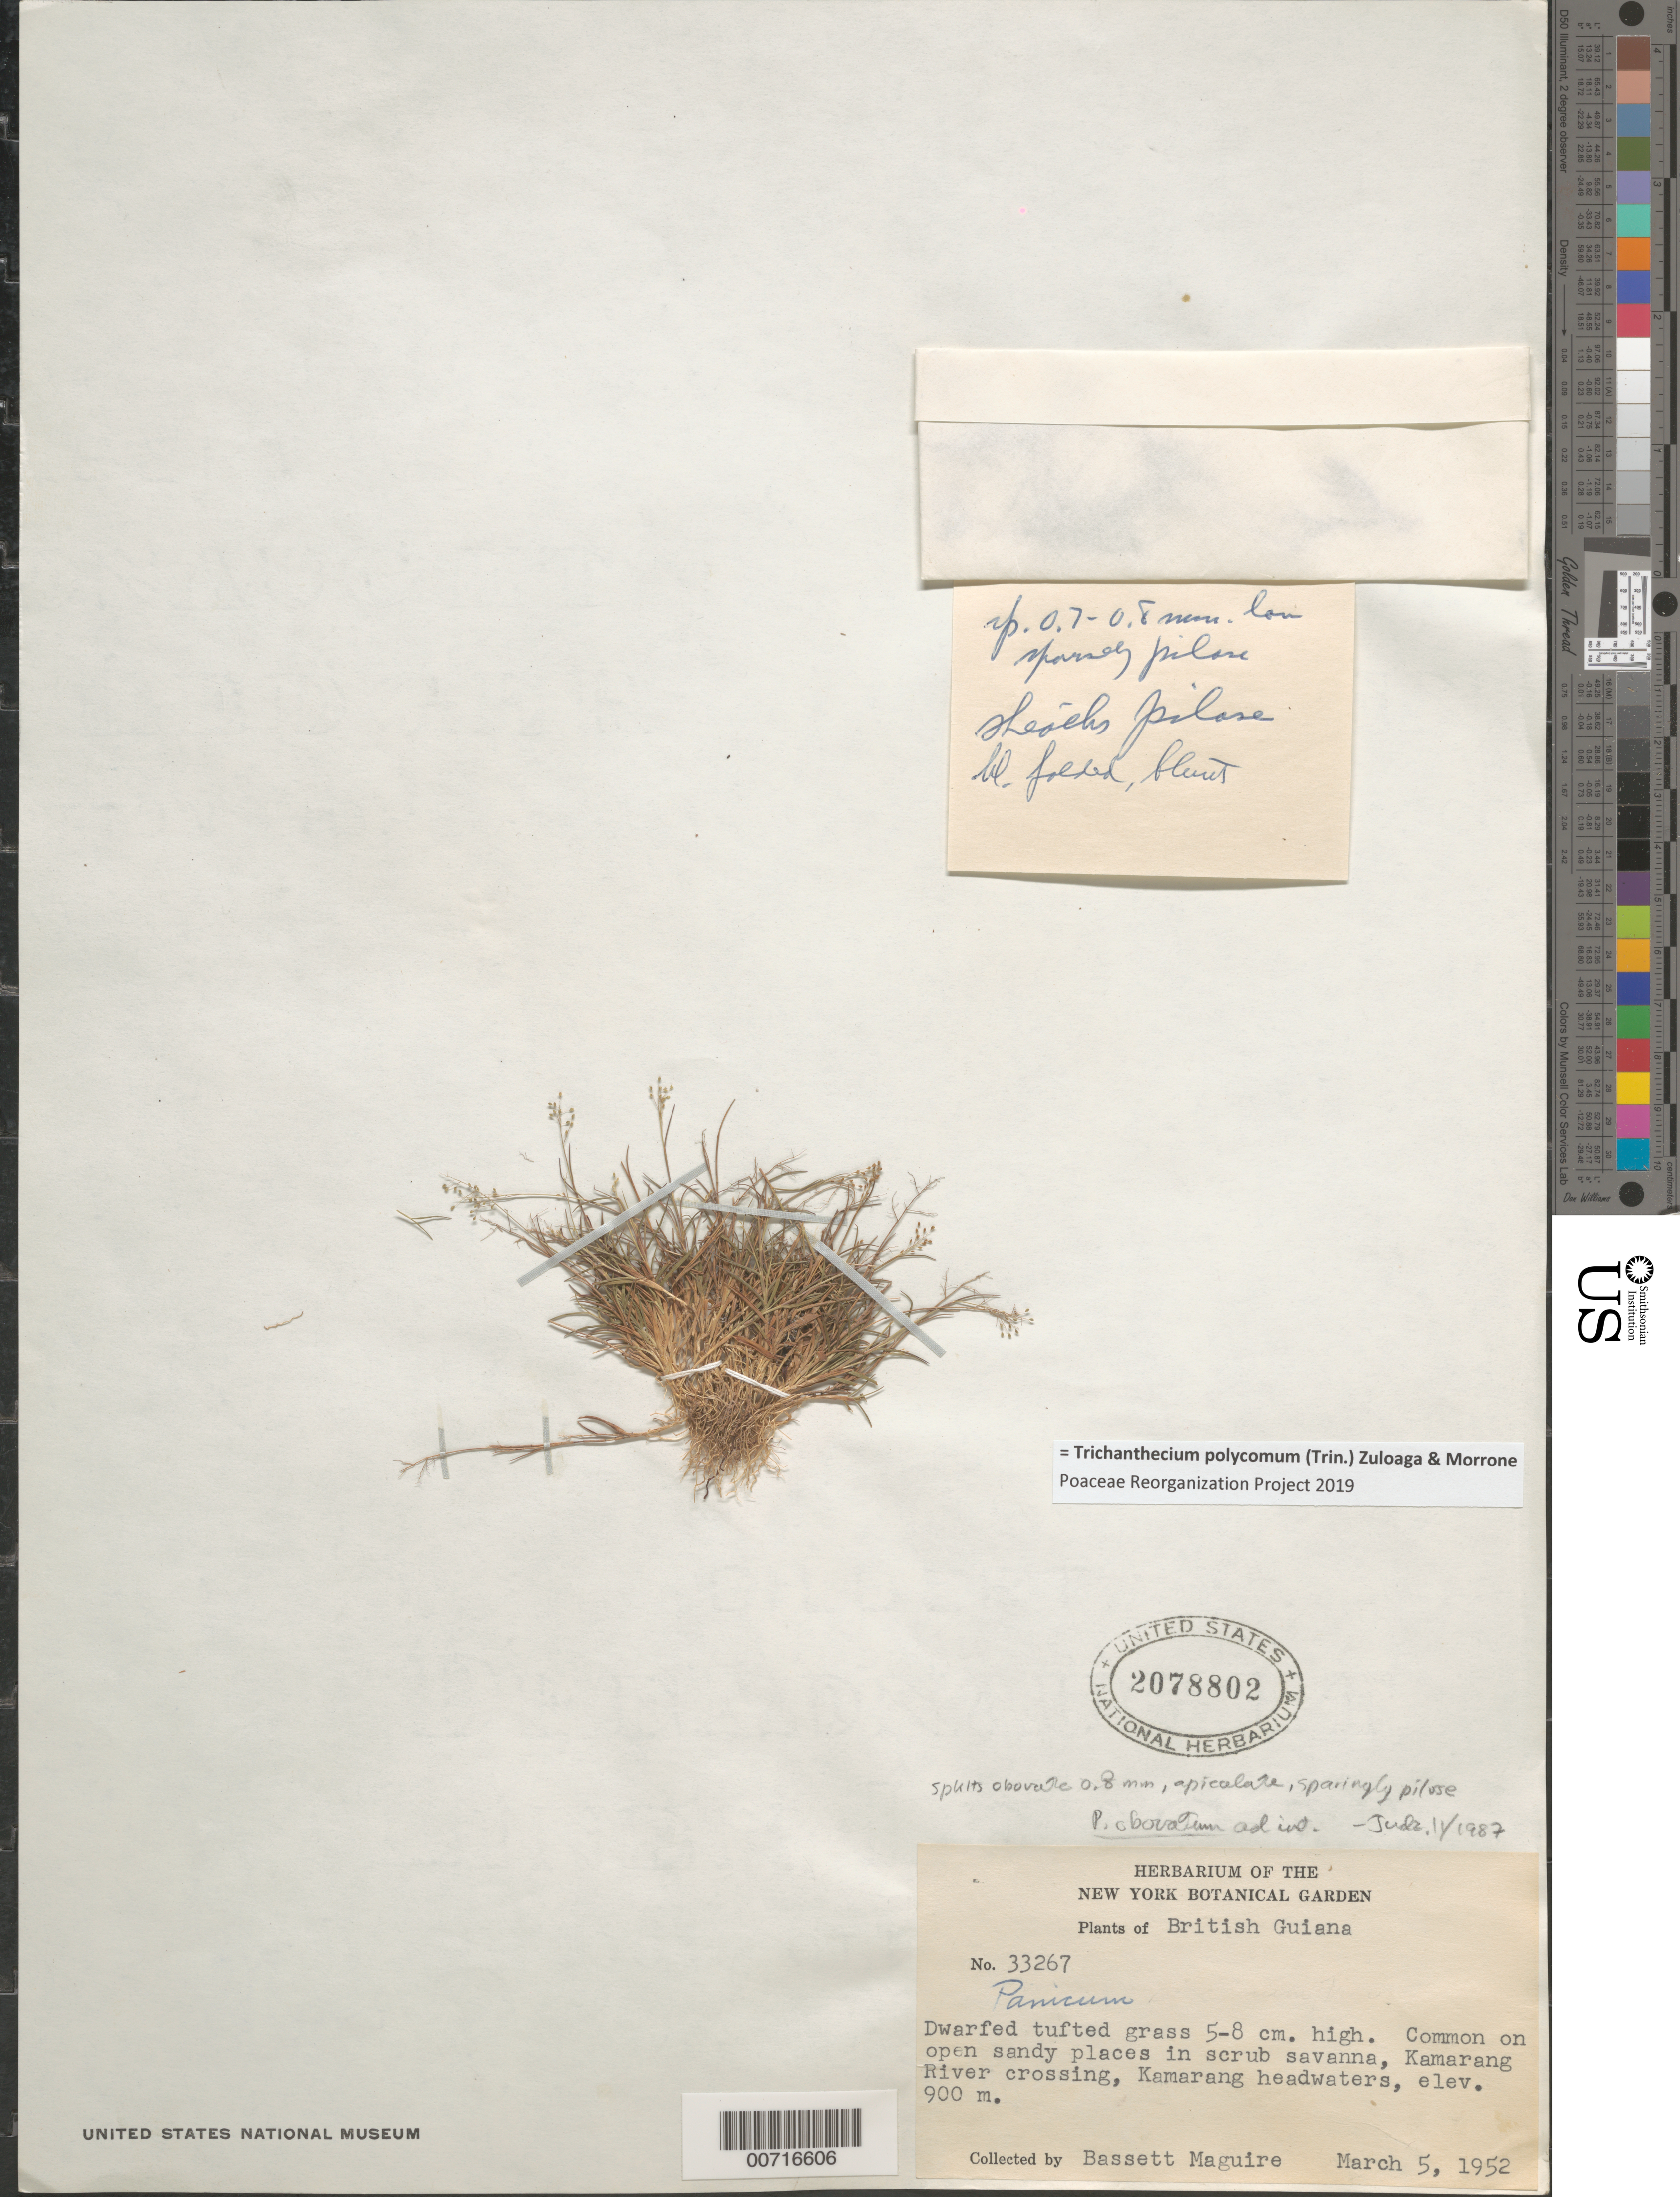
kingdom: Plantae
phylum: Tracheophyta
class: Liliopsida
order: Poales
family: Poaceae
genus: Trichanthecium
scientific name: Trichanthecium polycomum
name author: (Trin.) Zuloaga & Morrone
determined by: Poaceae Reorganization Project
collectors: B. Maguire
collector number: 33267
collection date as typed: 5-Mar-52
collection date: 1952-03-05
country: Guyana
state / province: Cuyuni-Mazaruni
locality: Kamarang Crossing, Kamarang Headwaters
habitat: Open sandy places in scrub savanna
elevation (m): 900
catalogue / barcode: US 2078802